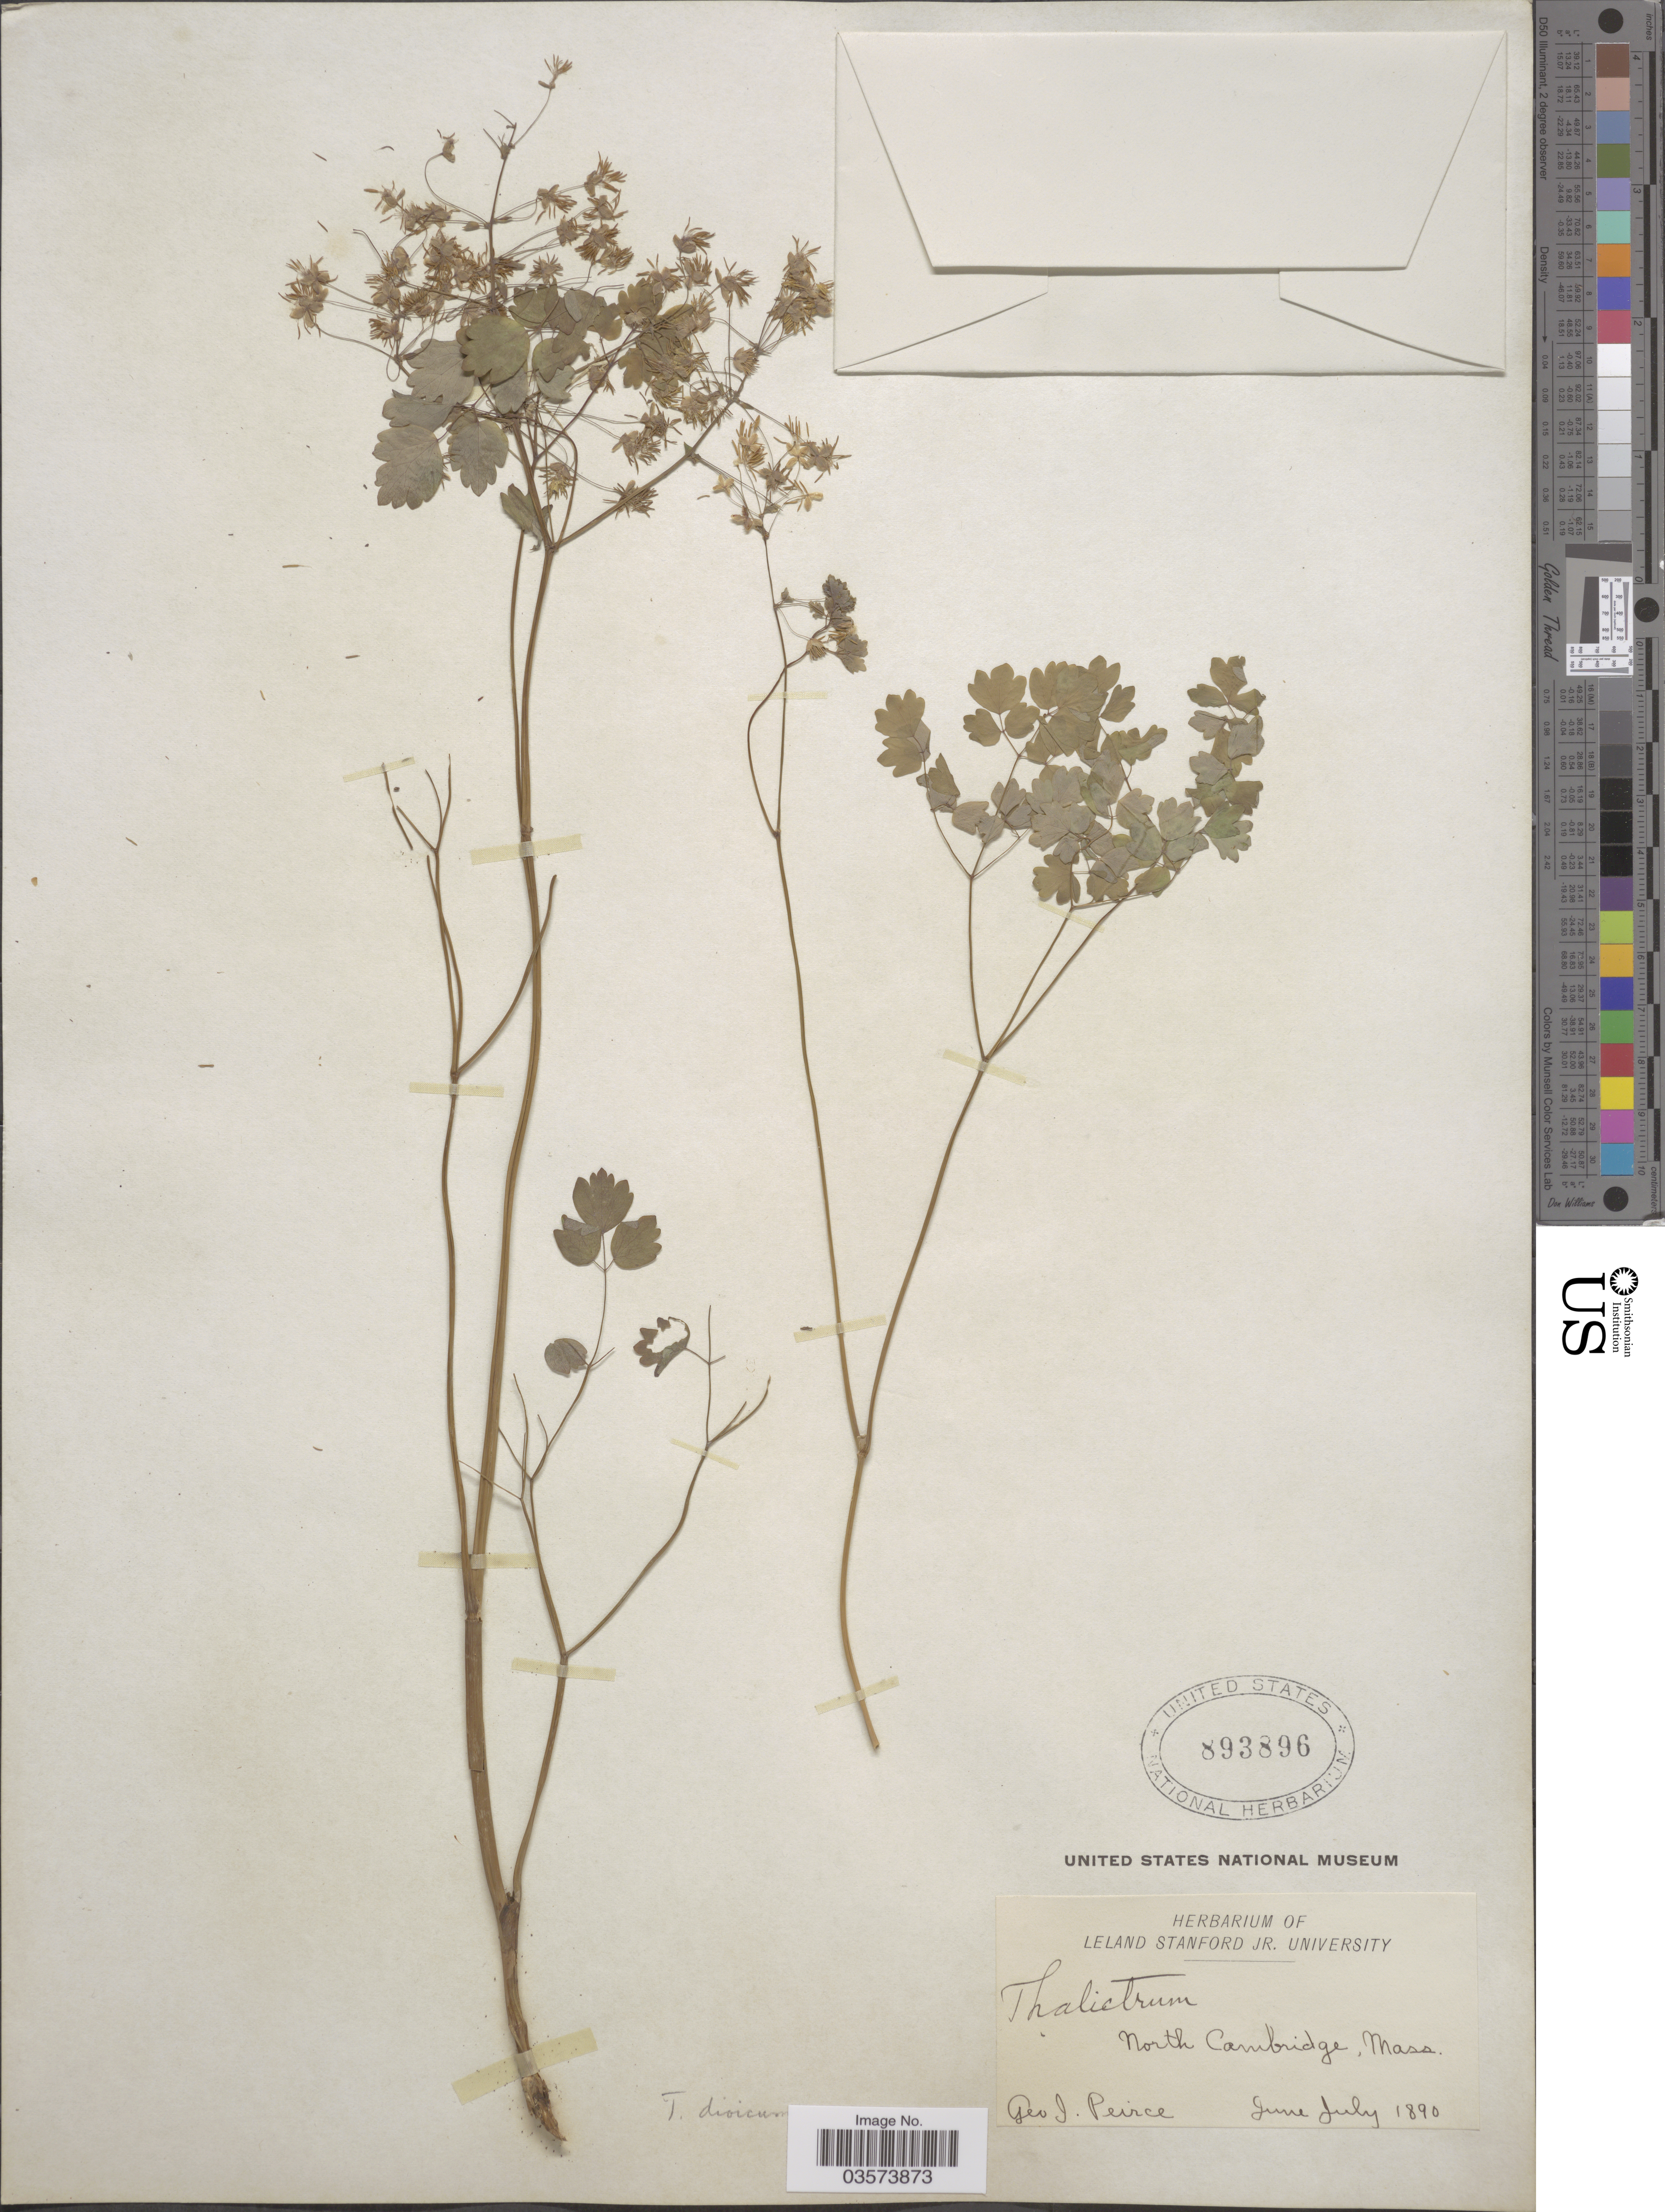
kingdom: Plantae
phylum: Tracheophyta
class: Magnoliopsida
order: Ranunculales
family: Ranunculaceae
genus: Thalictrum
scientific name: Thalictrum dioicum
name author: L.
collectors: G. Peirce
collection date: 1890-06/1890-07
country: United States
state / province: Massachusetts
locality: North Cambridge.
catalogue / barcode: US 893896